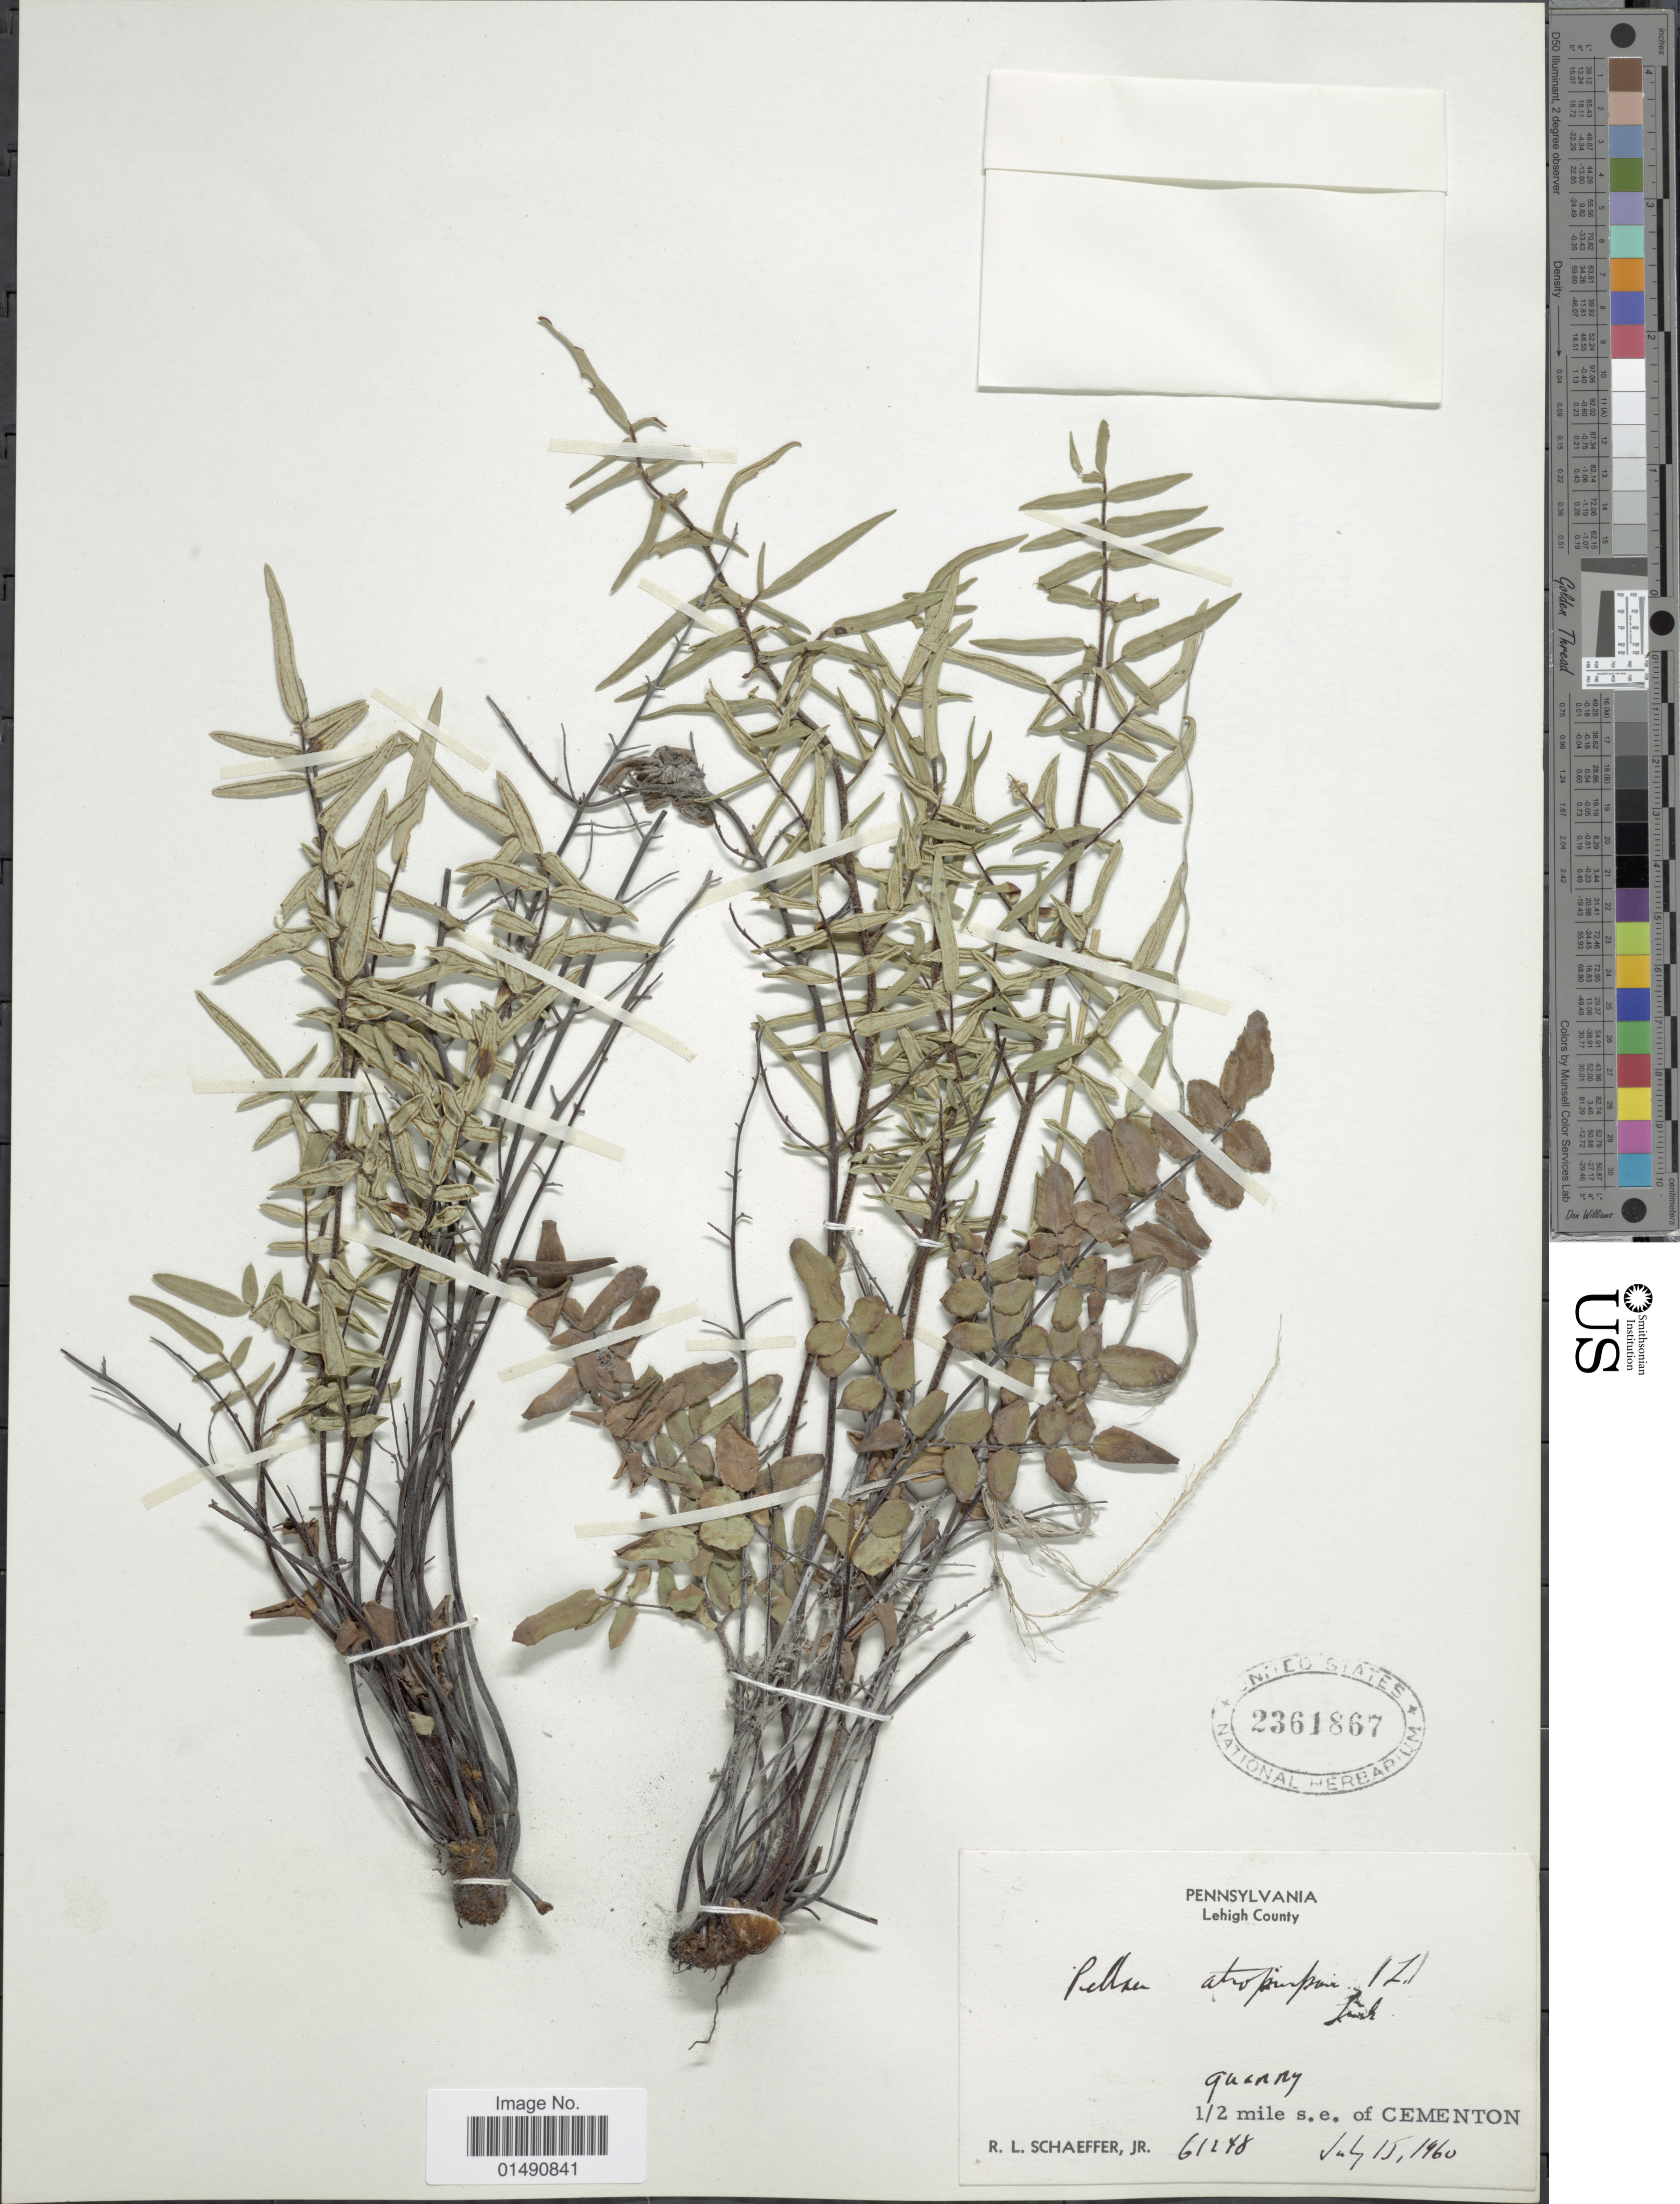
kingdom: Plantae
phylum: Tracheophyta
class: Polypodiopsida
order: Polypodiales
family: Pteridaceae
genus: Pellaea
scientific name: Pellaea atropurpurea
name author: (L.) Link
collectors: R. L. Schaeffer Jr.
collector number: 61248*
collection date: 1960-07-15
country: United States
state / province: Pennsylvania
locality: Lehigh County, 1/2 mile s.e. of Cementon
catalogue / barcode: US 2361867